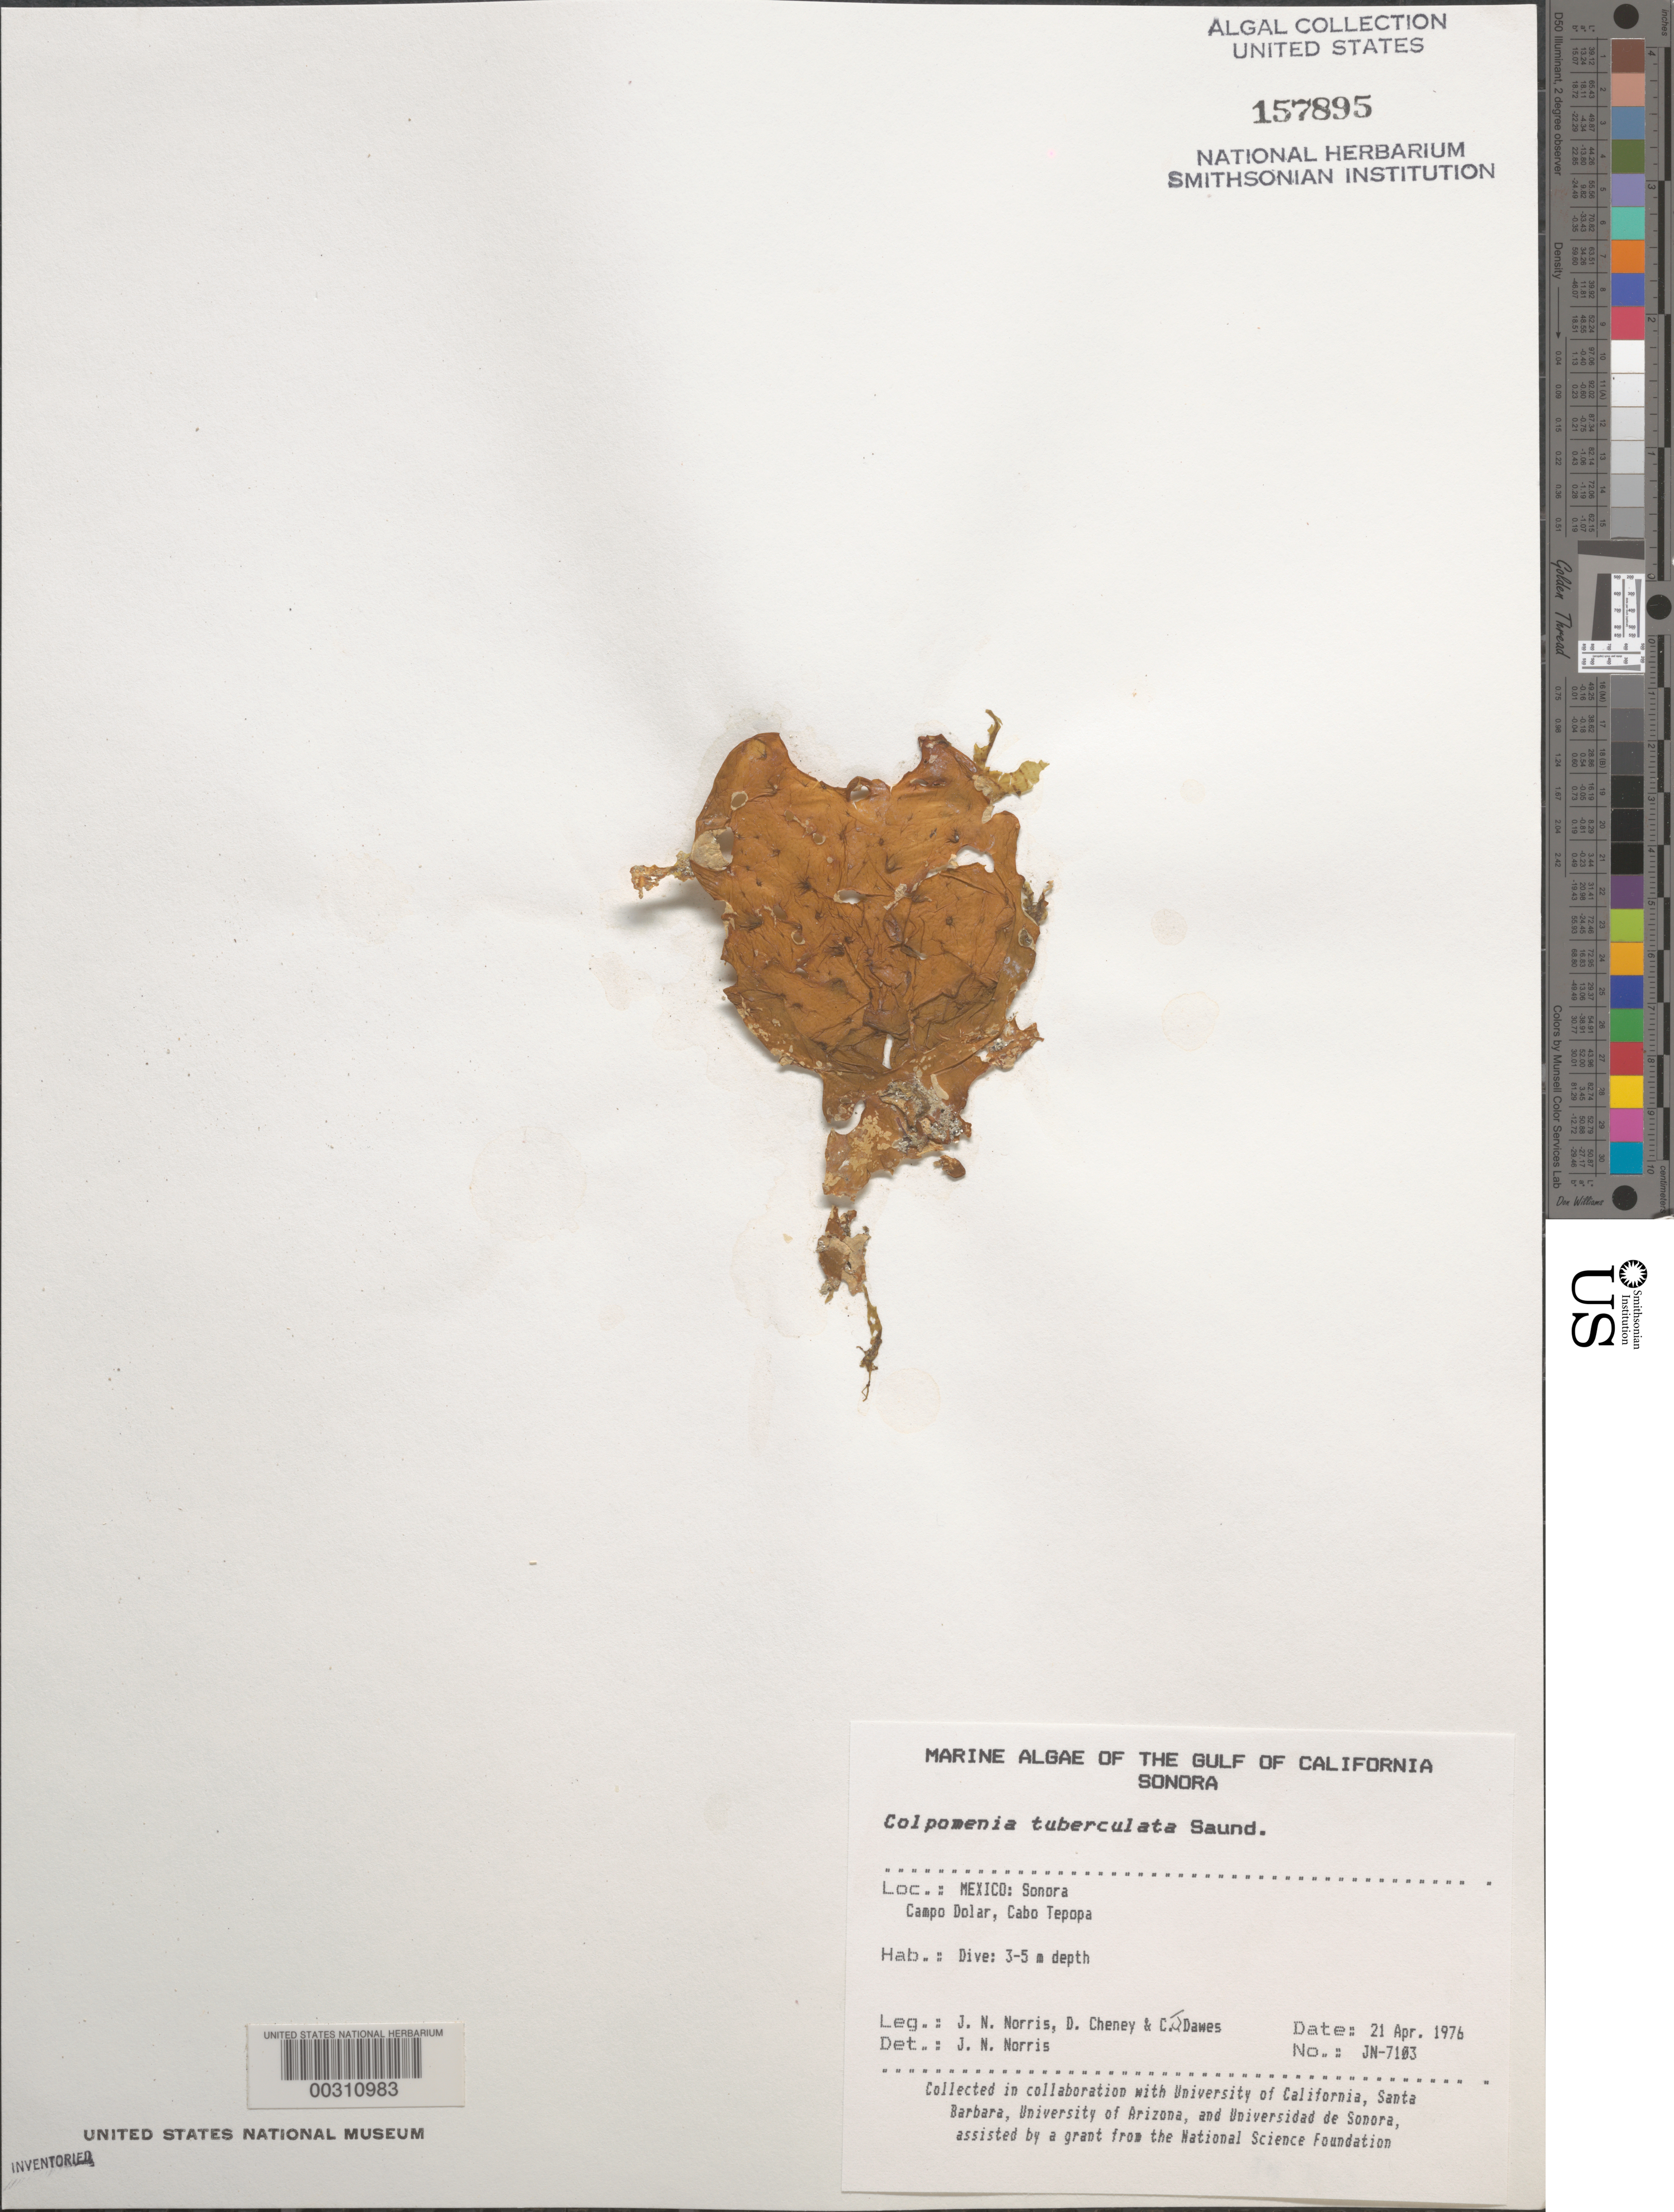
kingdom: Chromista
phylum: Ochrophyta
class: Phaeophyceae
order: Scytosiphonales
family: Scytosiphonaceae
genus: Colpomenia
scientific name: Colpomenia tuberculata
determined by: Norris, James N.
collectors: J. N. Norris, D. Cheney & C. Dawes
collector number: JN-7103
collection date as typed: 21 Apr 1976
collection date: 1976-04-21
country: Mexico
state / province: Sonora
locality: Campo Dolar, Cabo Tepopa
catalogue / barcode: US 157895